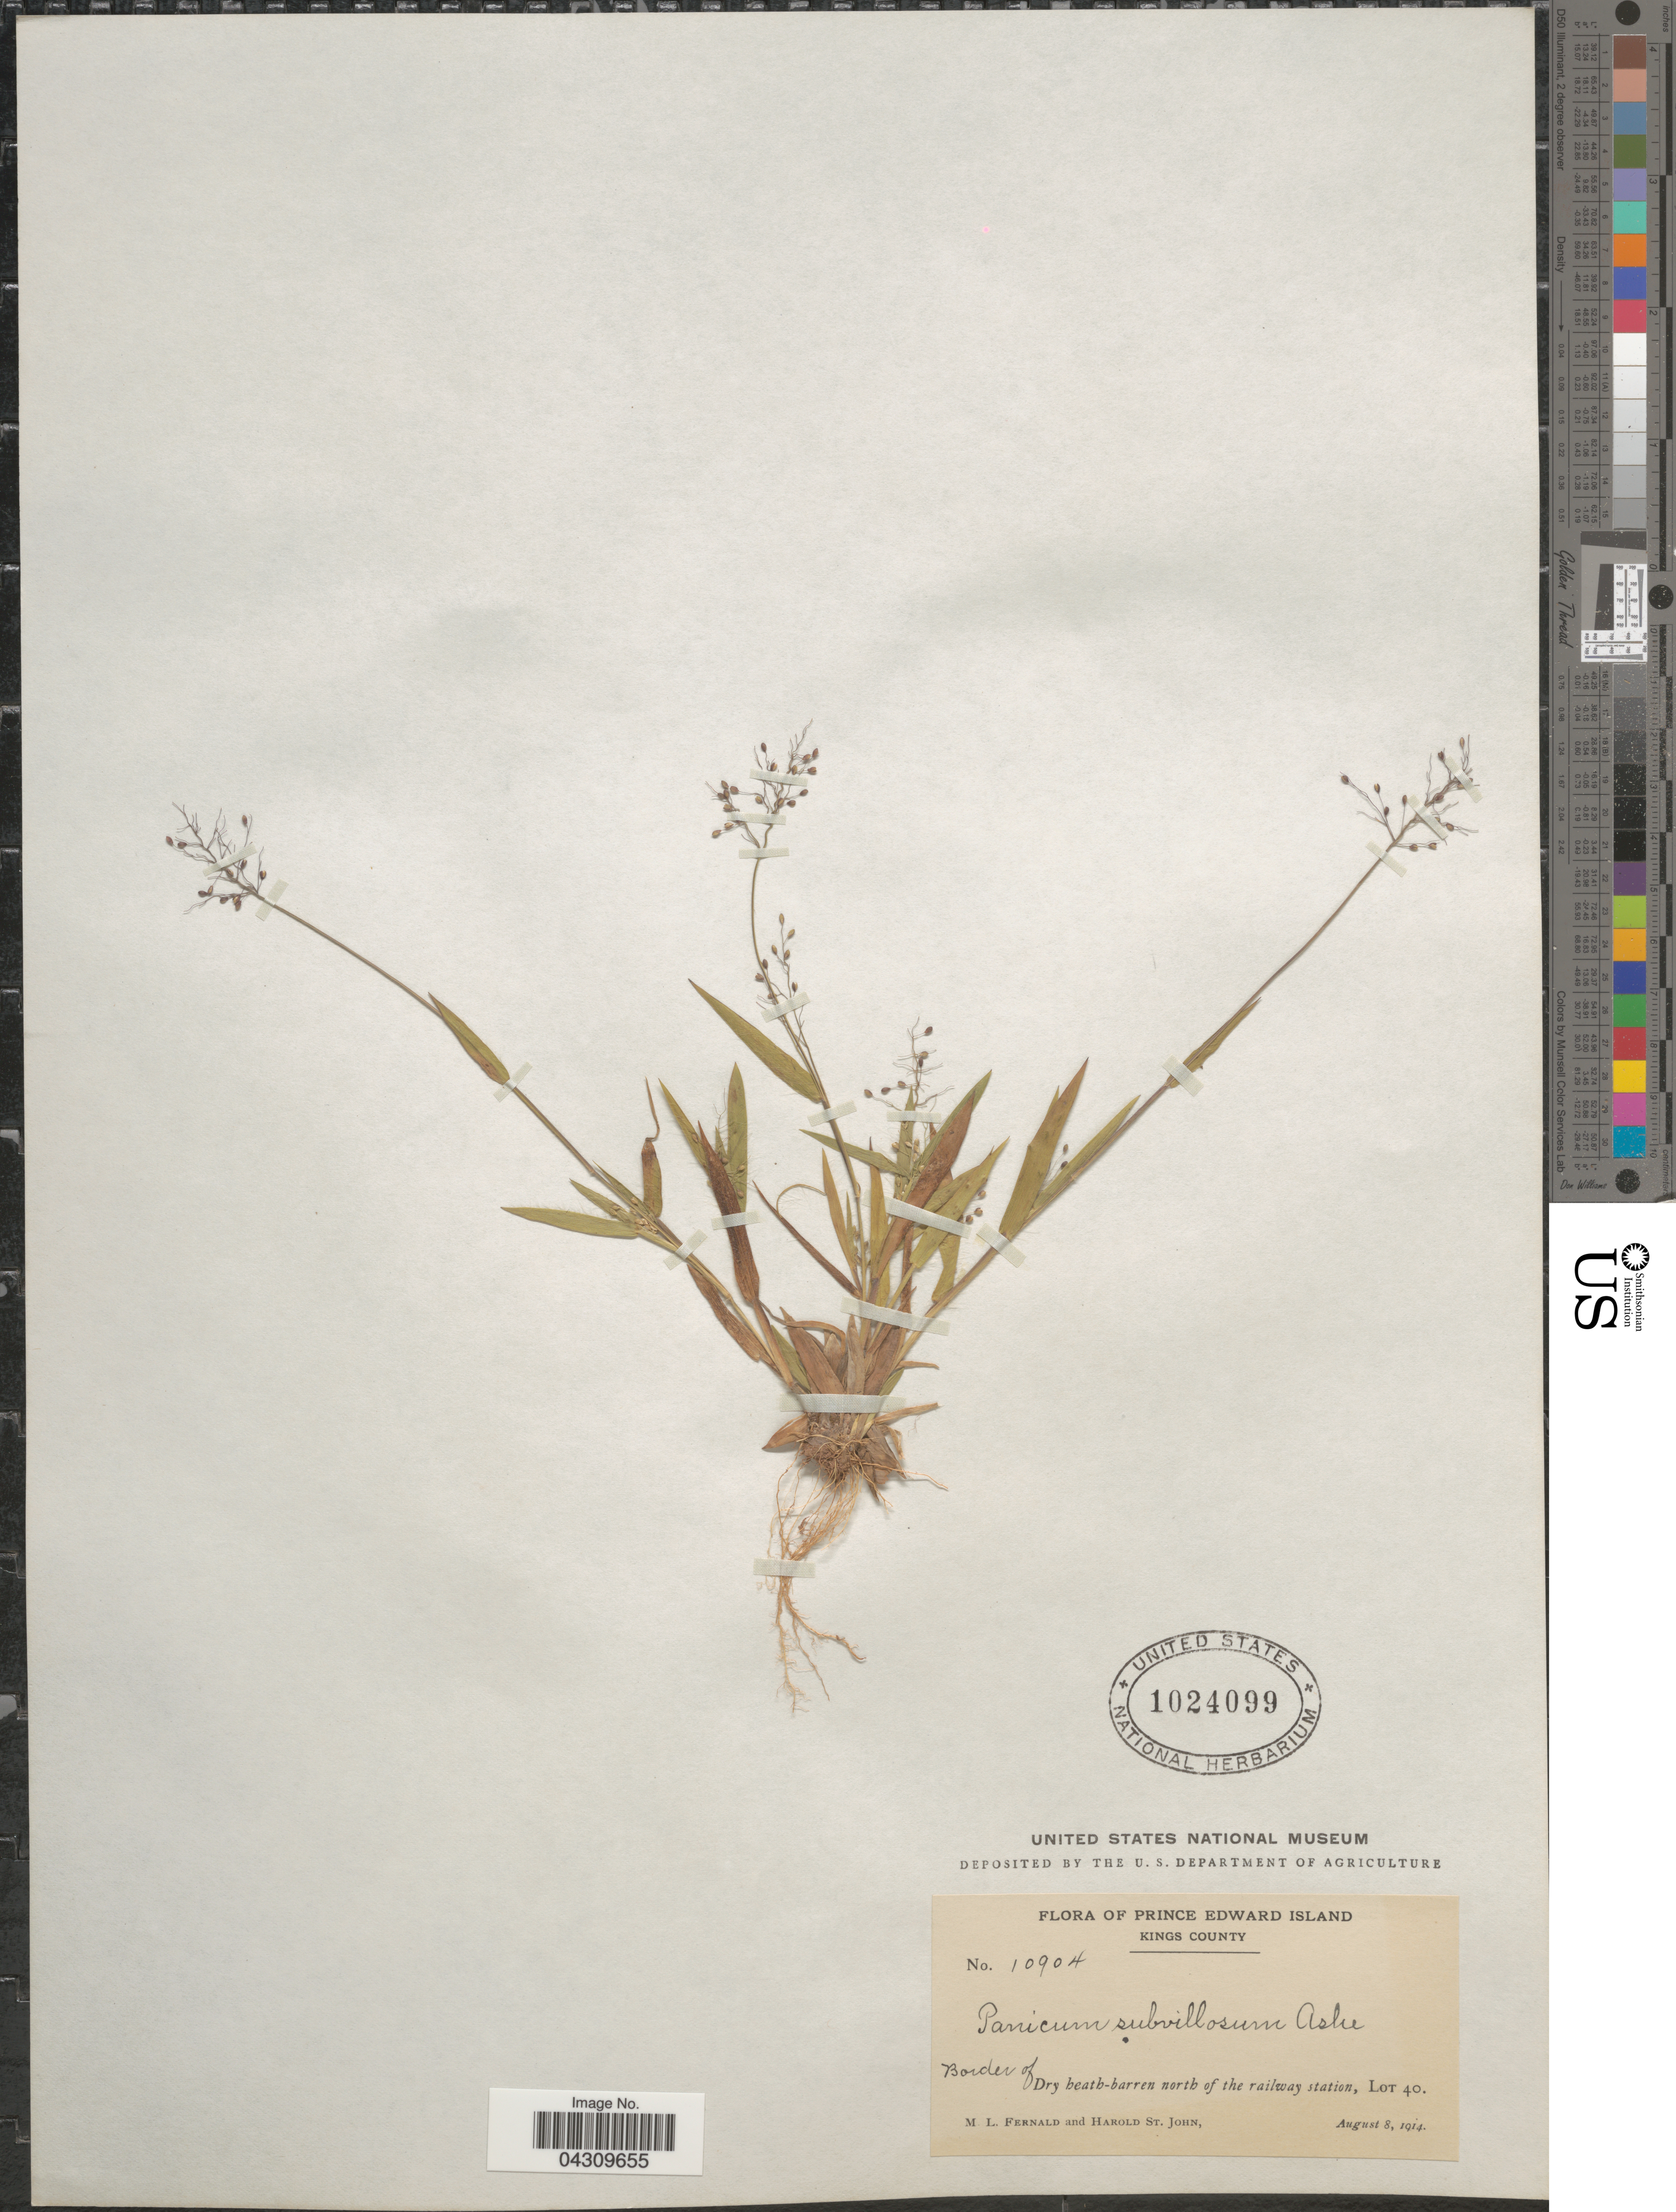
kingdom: Plantae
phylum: Tracheophyta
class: Liliopsida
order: Poales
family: Poaceae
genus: Dichanthelium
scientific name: Dichanthelium acuminatum var. acuminatum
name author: (Sw.) Gould & C.A. Clark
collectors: M. L. Fernald & H. St. John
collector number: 10904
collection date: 1914-08-08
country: Canada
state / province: Prince Edward Island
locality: Kings County. Border of Dry beatb-barren north of the railway station, Lot 40.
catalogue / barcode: US 1024099